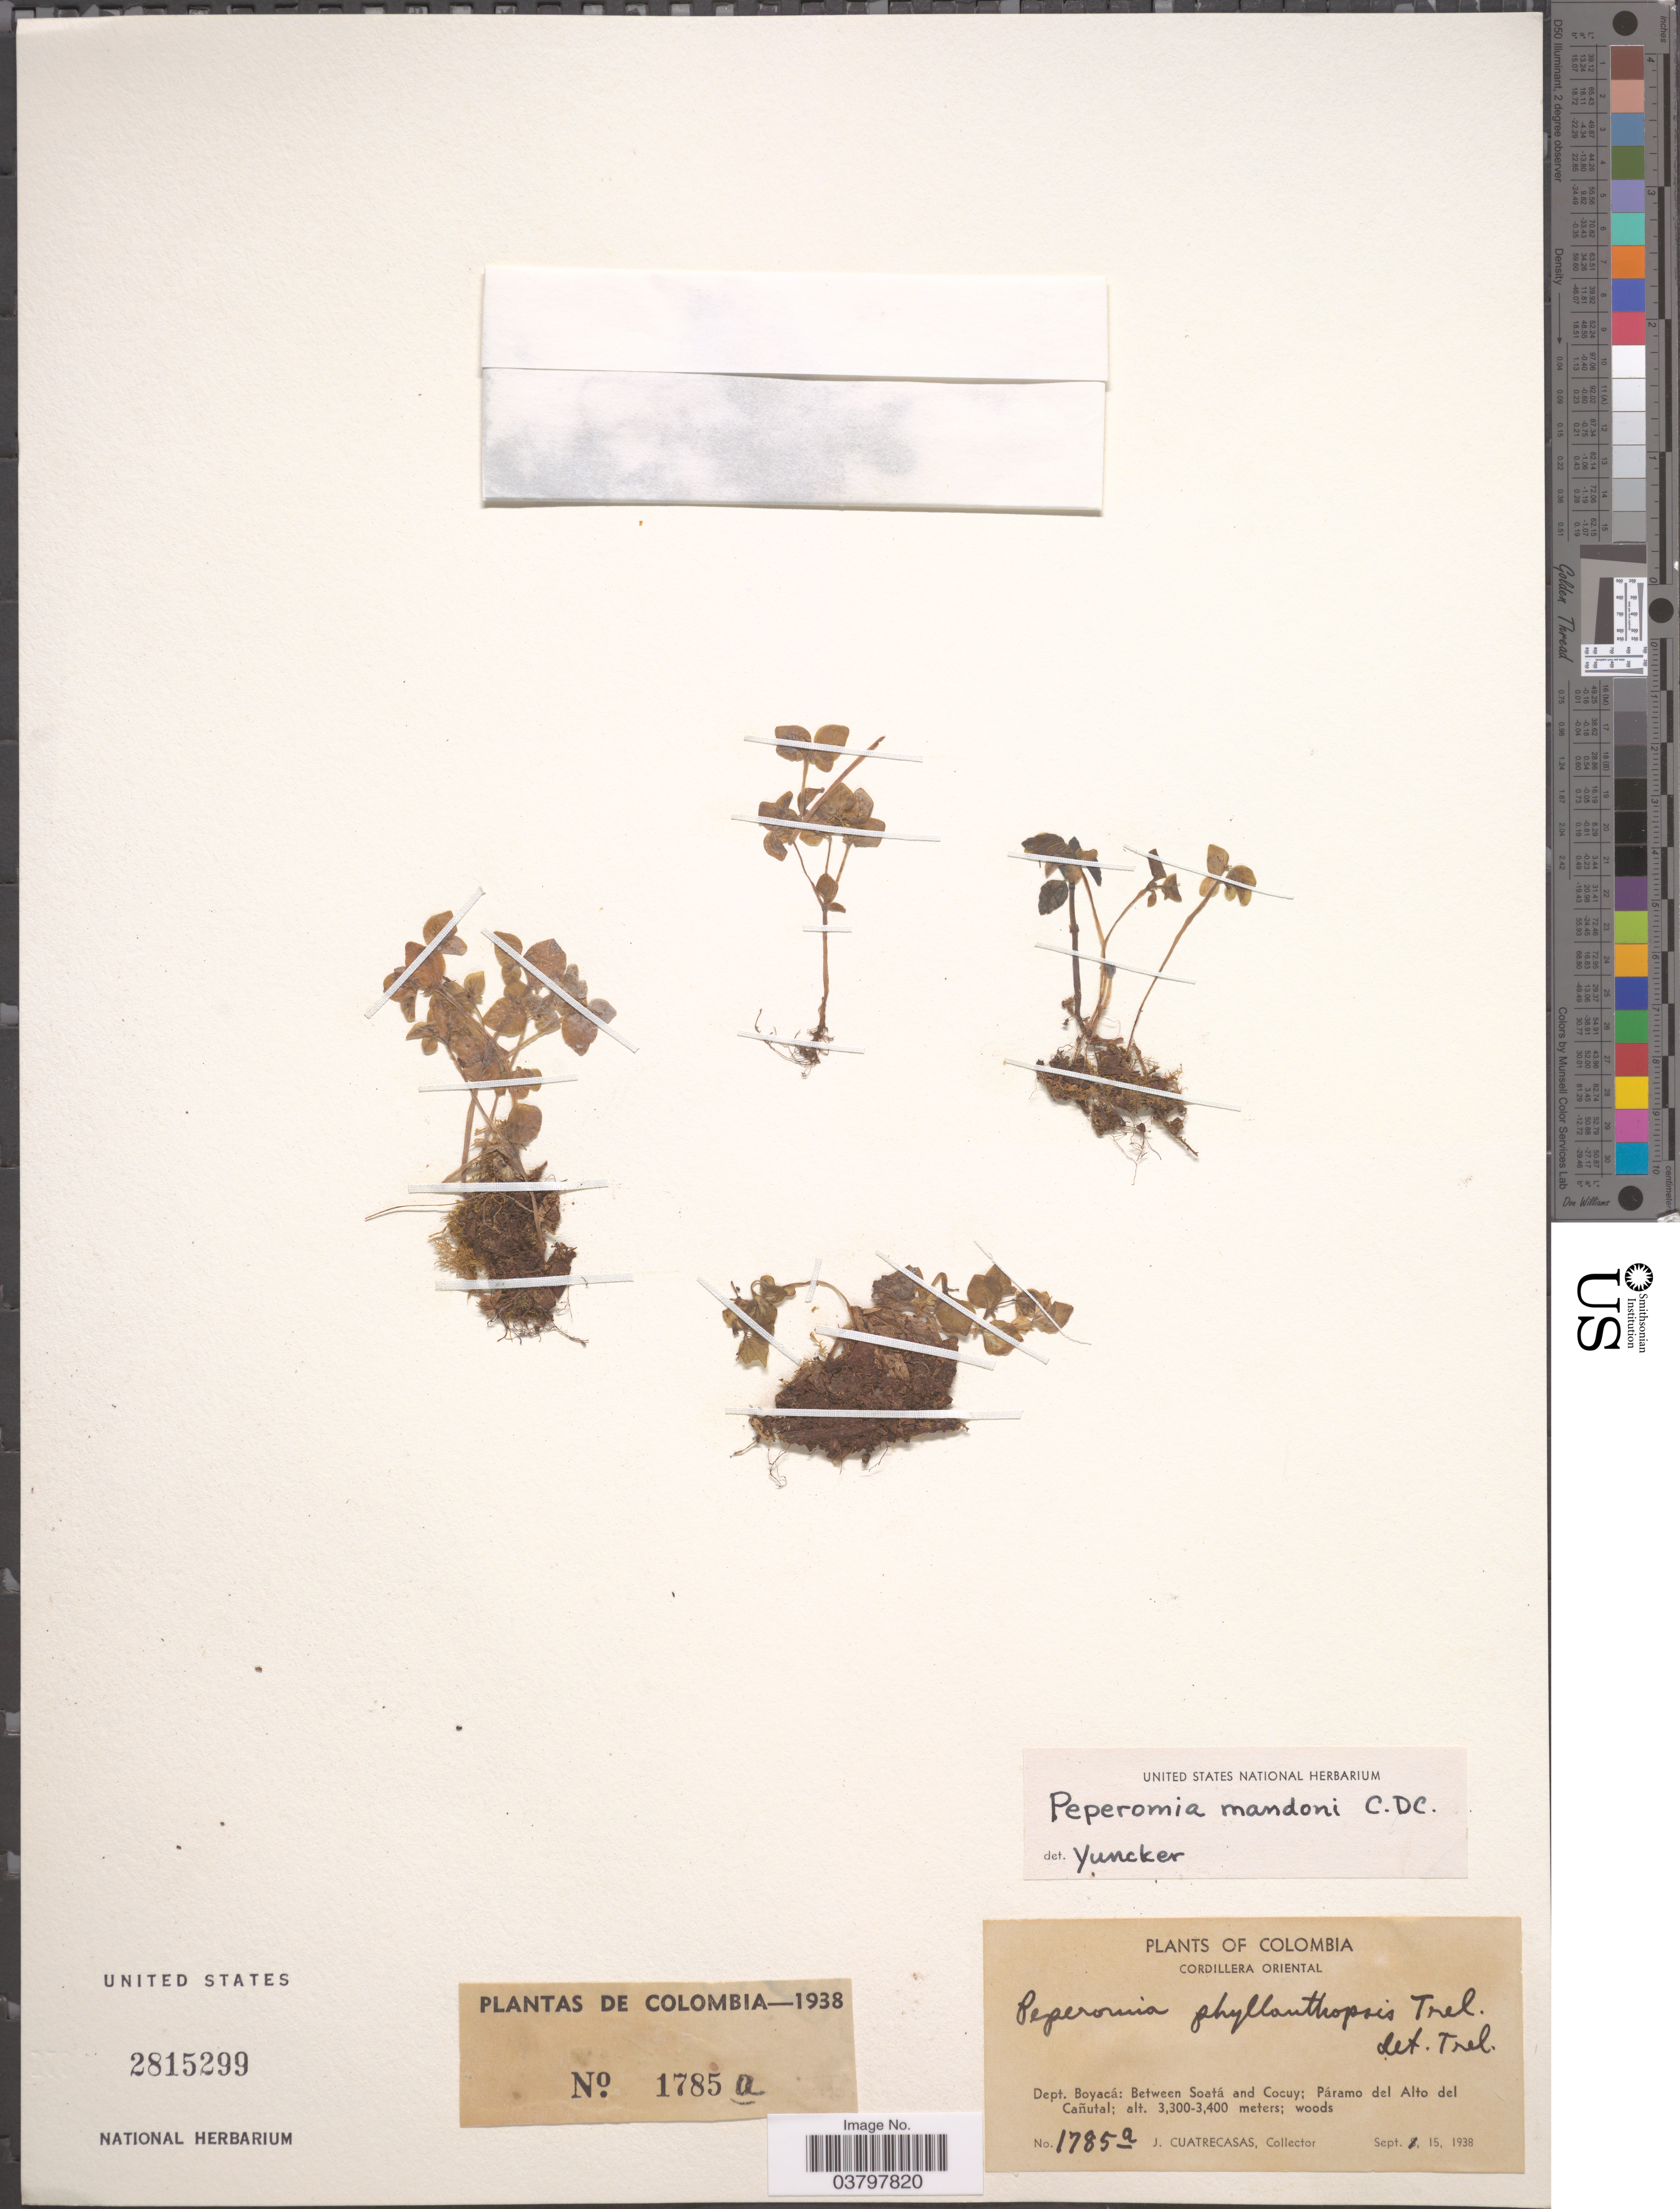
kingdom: Plantae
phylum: Tracheophyta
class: Magnoliopsida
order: Piperales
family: Piperaceae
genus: Peperomia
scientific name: Peperomia crystallina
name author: Ruiz & Pav.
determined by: Pino, Guillermo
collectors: J. Cuatrecasas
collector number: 1785a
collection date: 1938-09-15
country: Colombia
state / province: Boyacá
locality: Cordillera Oriental. Dept. Boyacá: Between Soatá and Cocuy; Páramo del Alto del Cañutal.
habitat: woods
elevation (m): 3300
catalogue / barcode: US 2815299